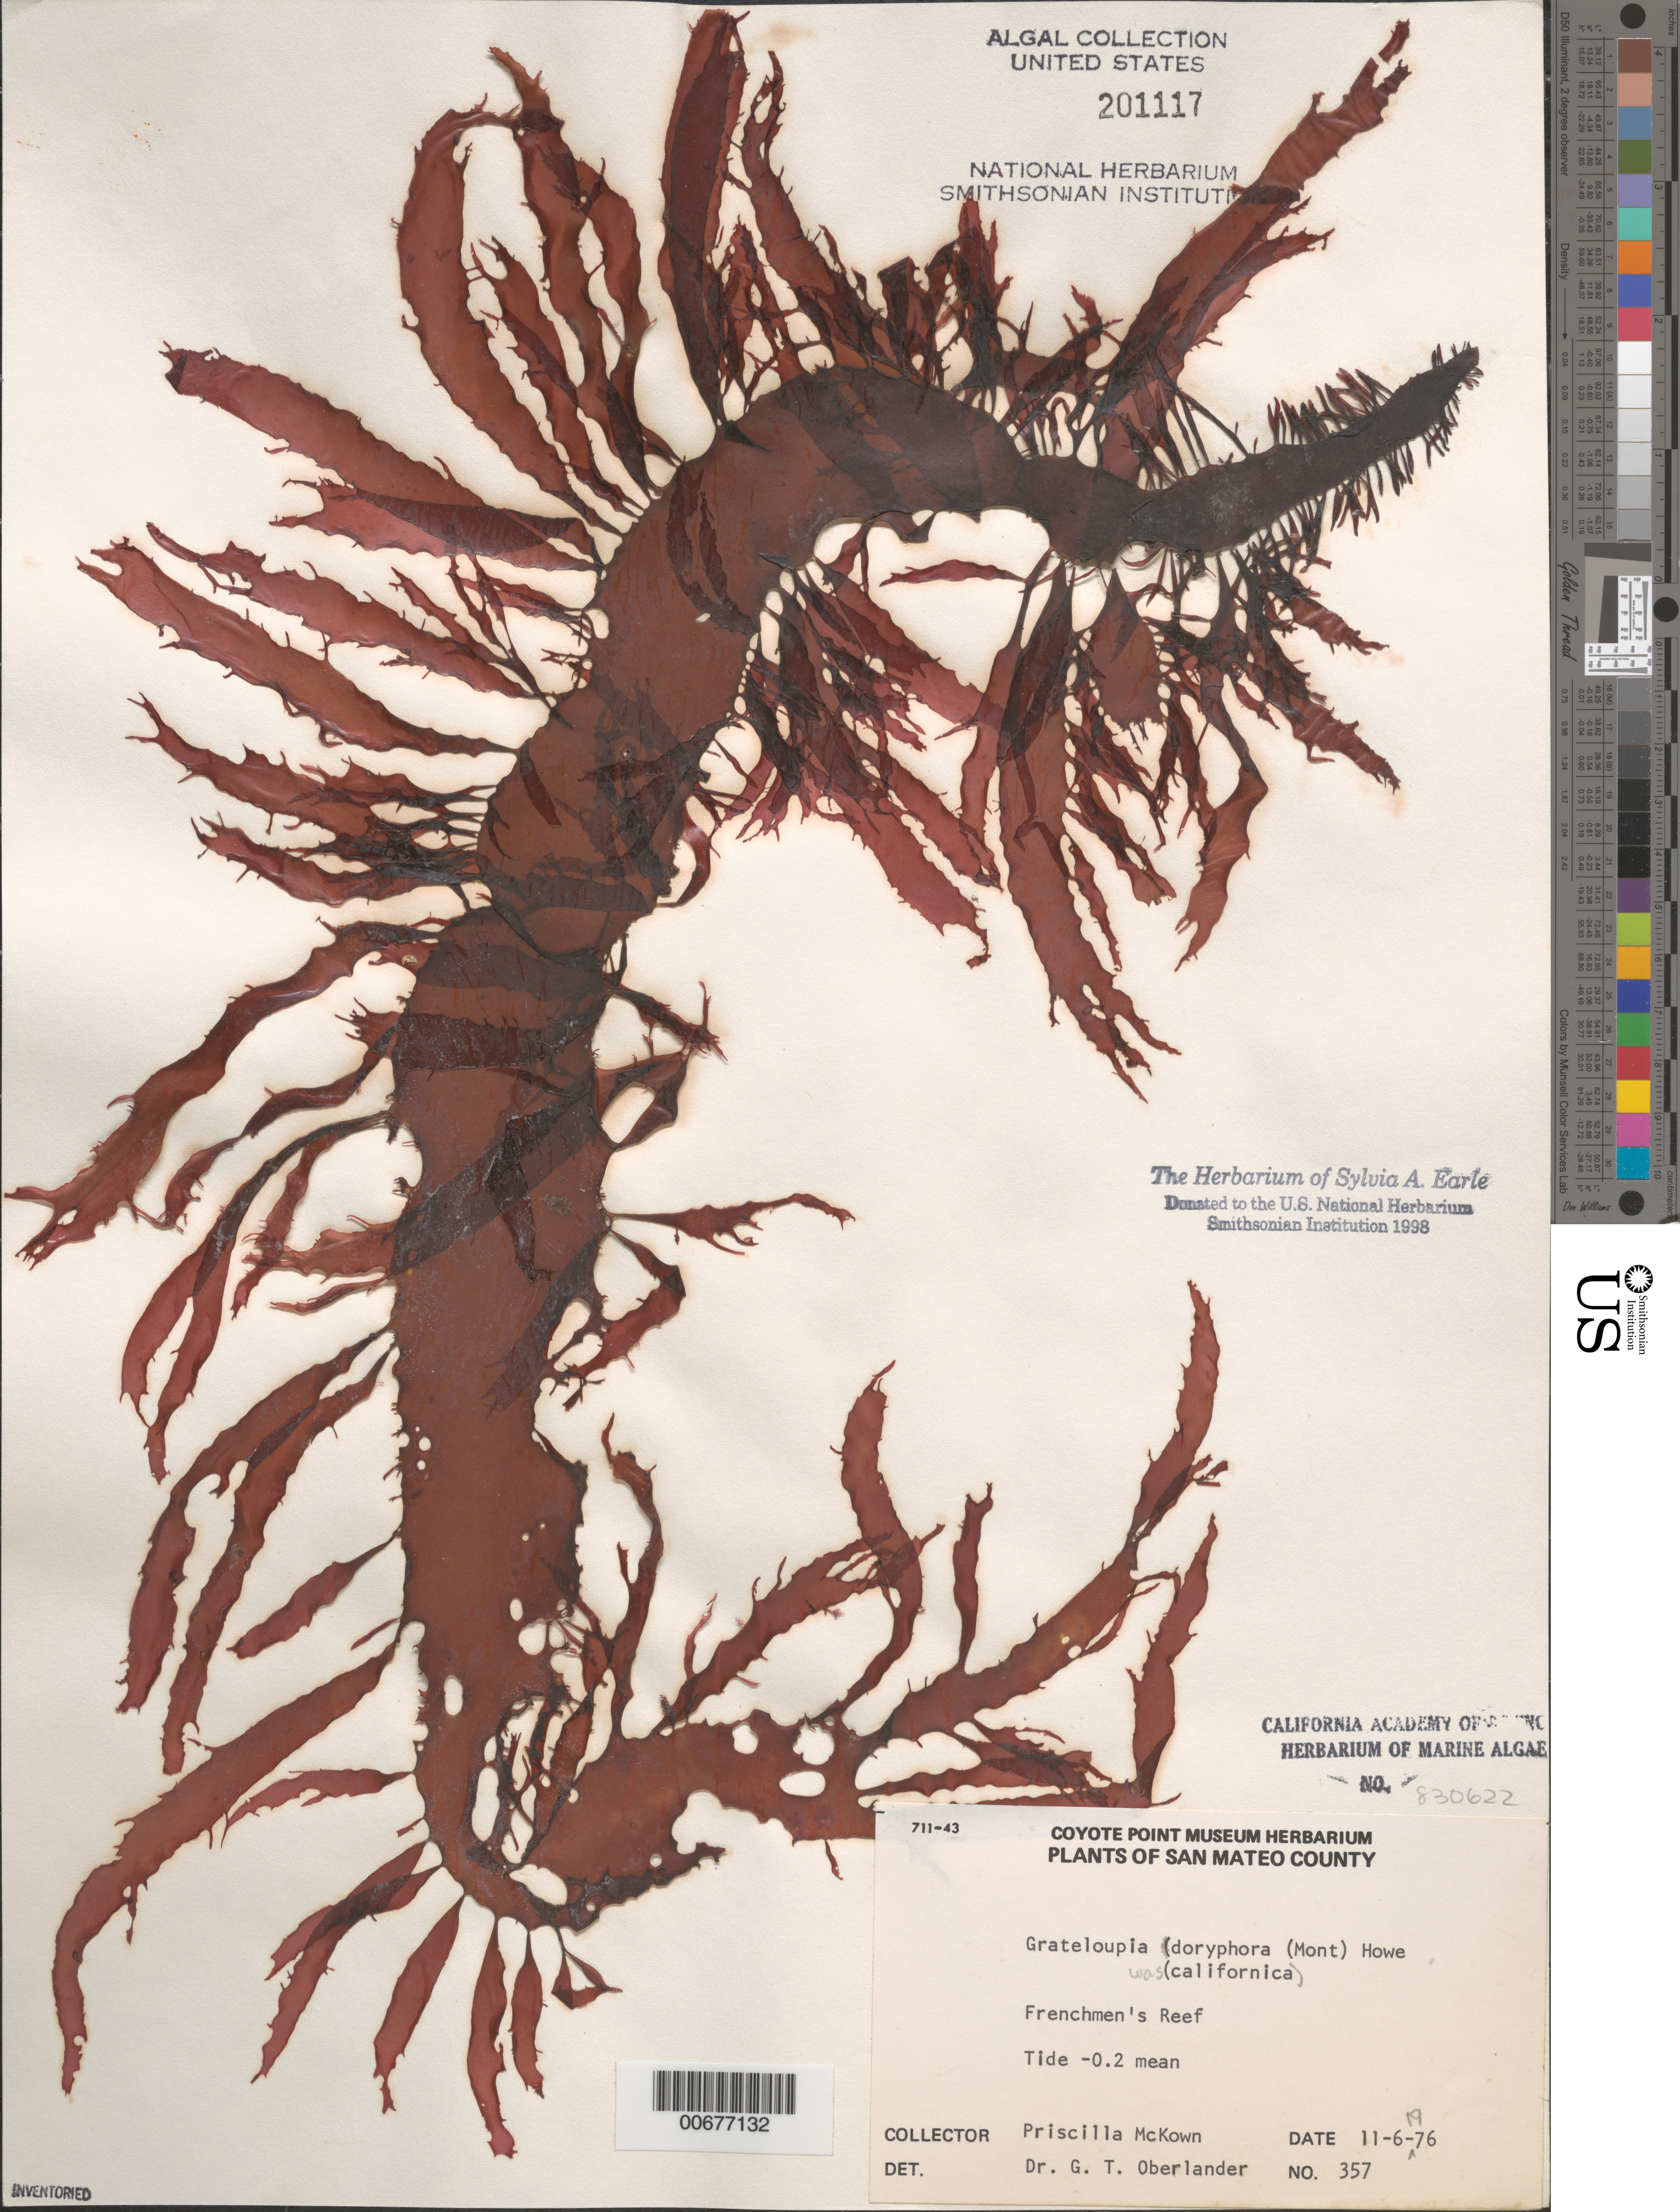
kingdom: Plantae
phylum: Rhodophyta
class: Florideophyceae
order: Halymeniales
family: Halymeniaceae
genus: Grateloupia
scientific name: Grateloupia doryphora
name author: (Mont.) Howe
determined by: Oberlander, G. T.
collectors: P. McKown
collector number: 357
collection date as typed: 06 Nov 1976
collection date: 1976-11-06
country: United States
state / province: California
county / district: San Mateo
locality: Frenchmens Reef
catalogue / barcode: US 201117